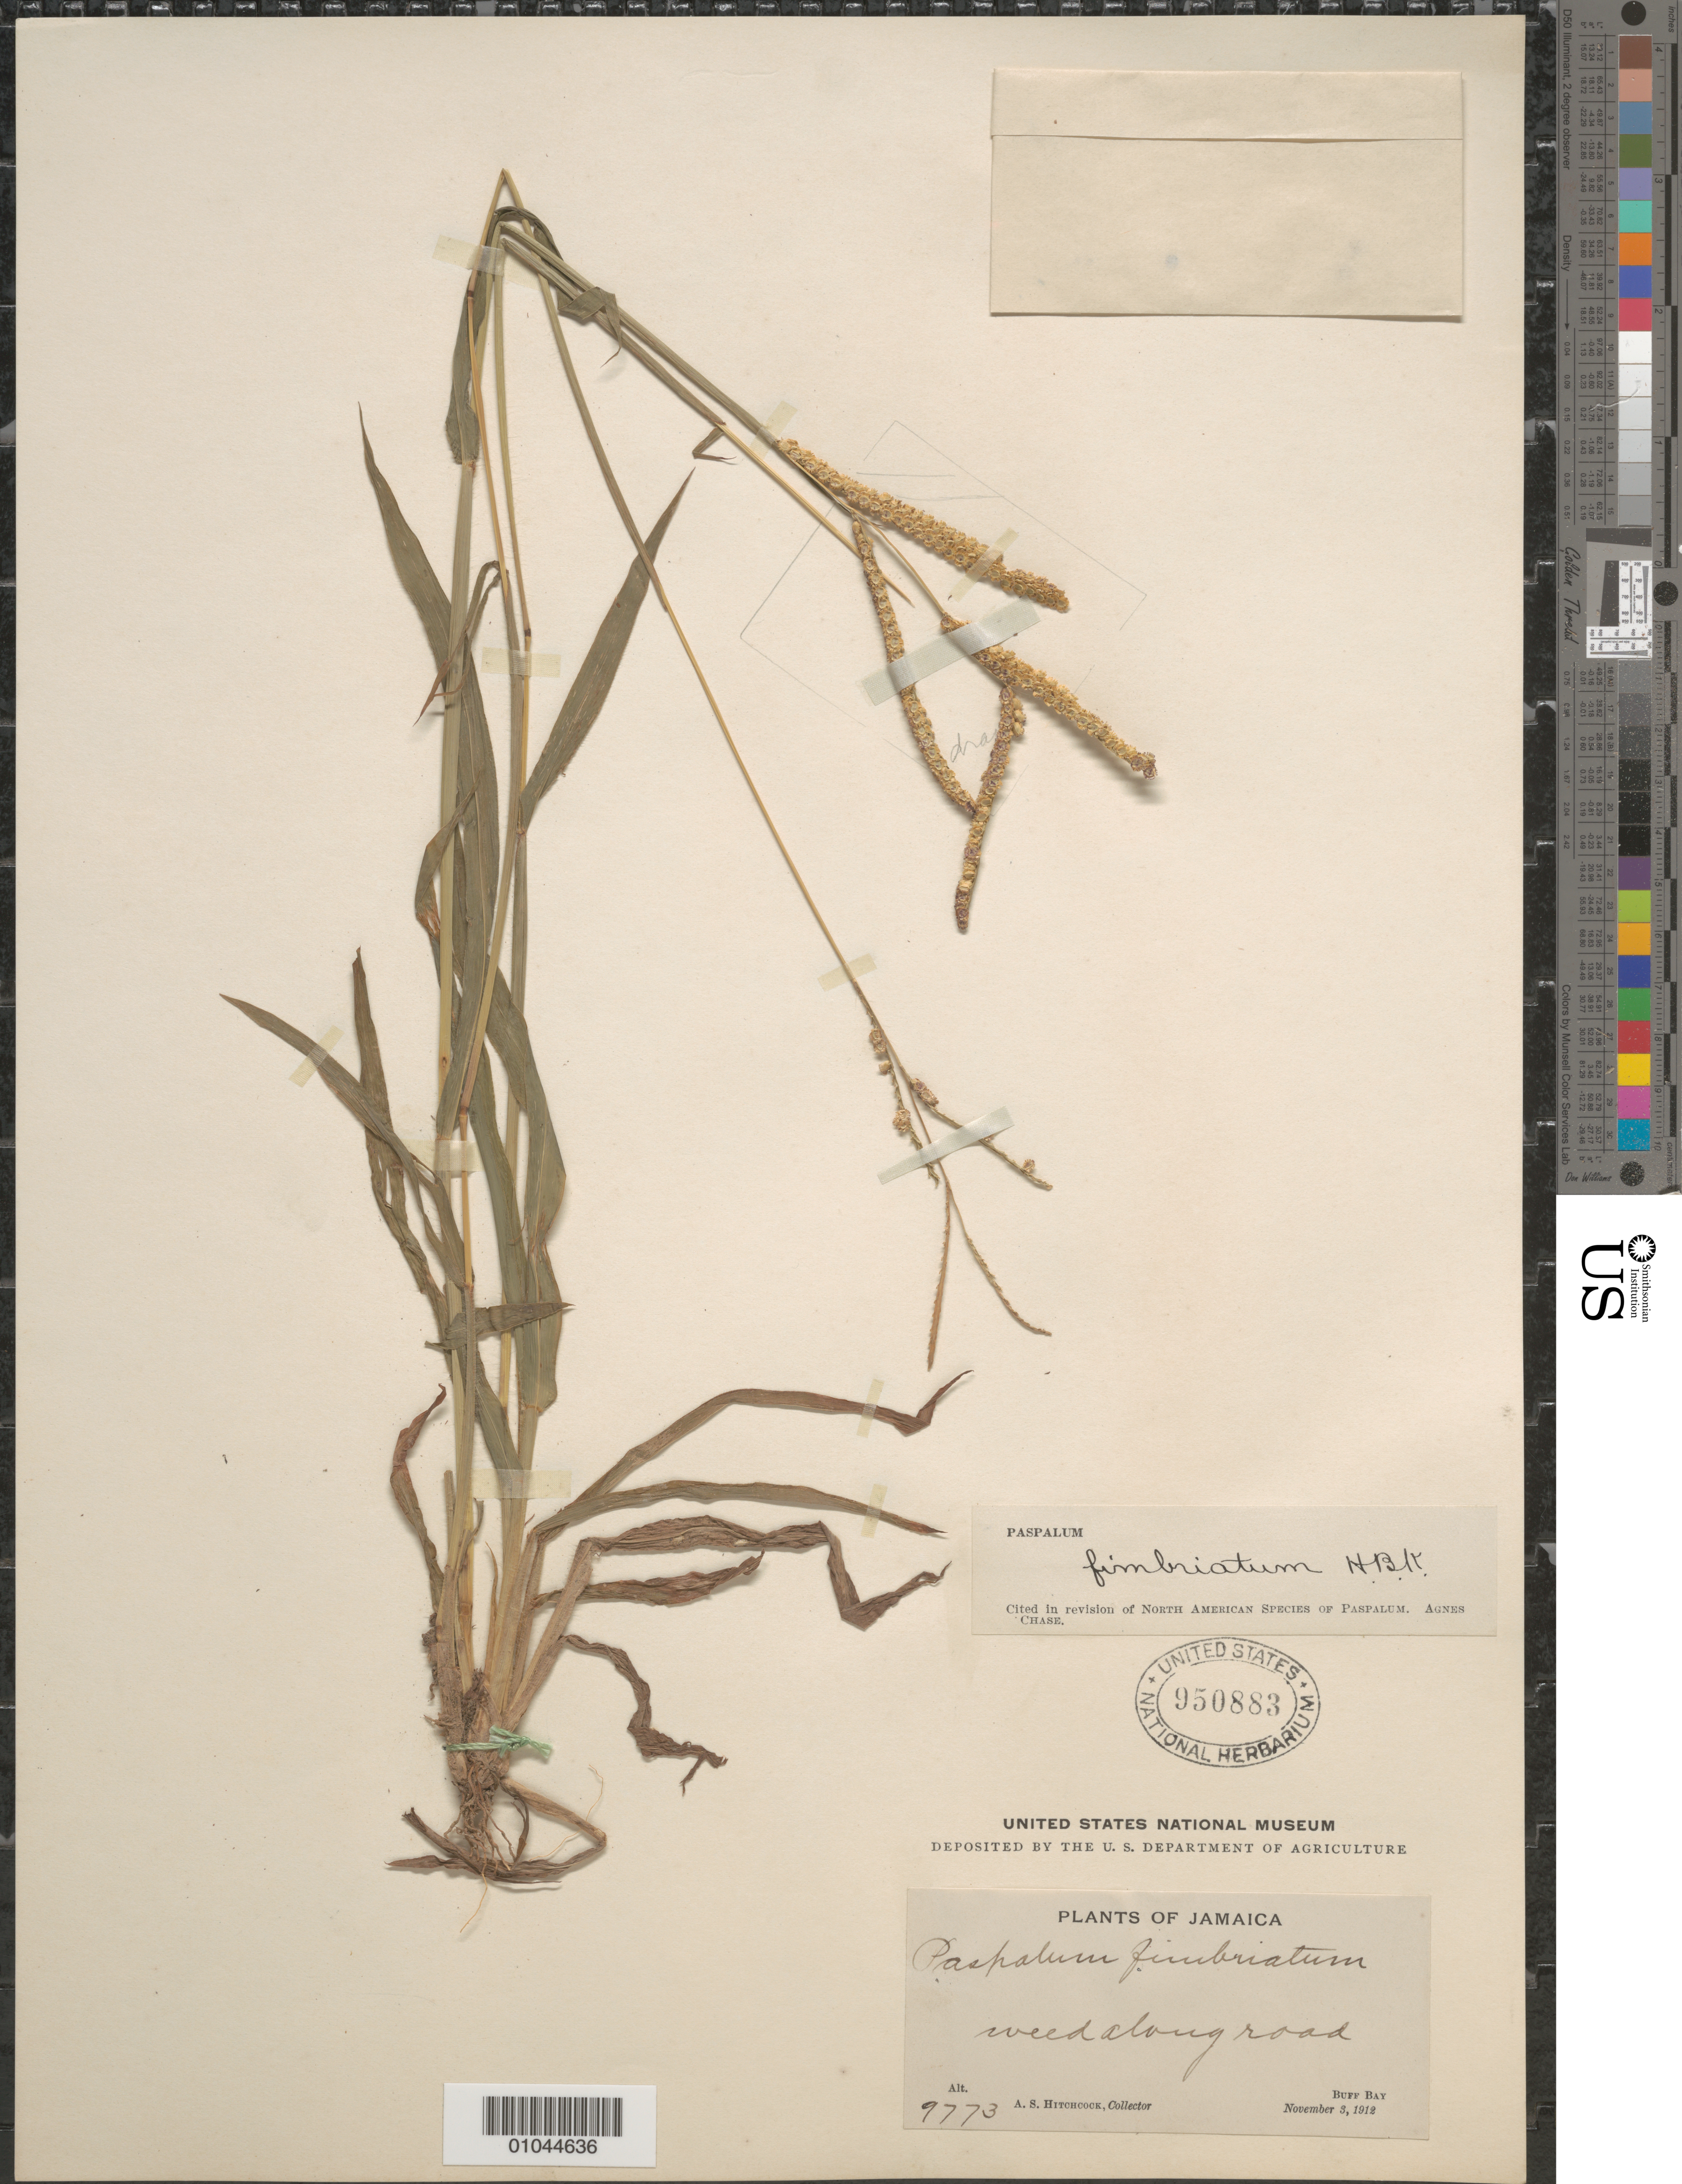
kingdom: Plantae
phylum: Tracheophyta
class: Liliopsida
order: Poales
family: Poaceae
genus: Paspalum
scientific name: Paspalum fimbriatum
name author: Kunth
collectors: A. S. Hitchcock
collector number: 9773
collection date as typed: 03 Nov 1912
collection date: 1912-11-03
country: Jamaica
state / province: Portland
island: Jamaica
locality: Buff Bay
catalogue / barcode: US 950883